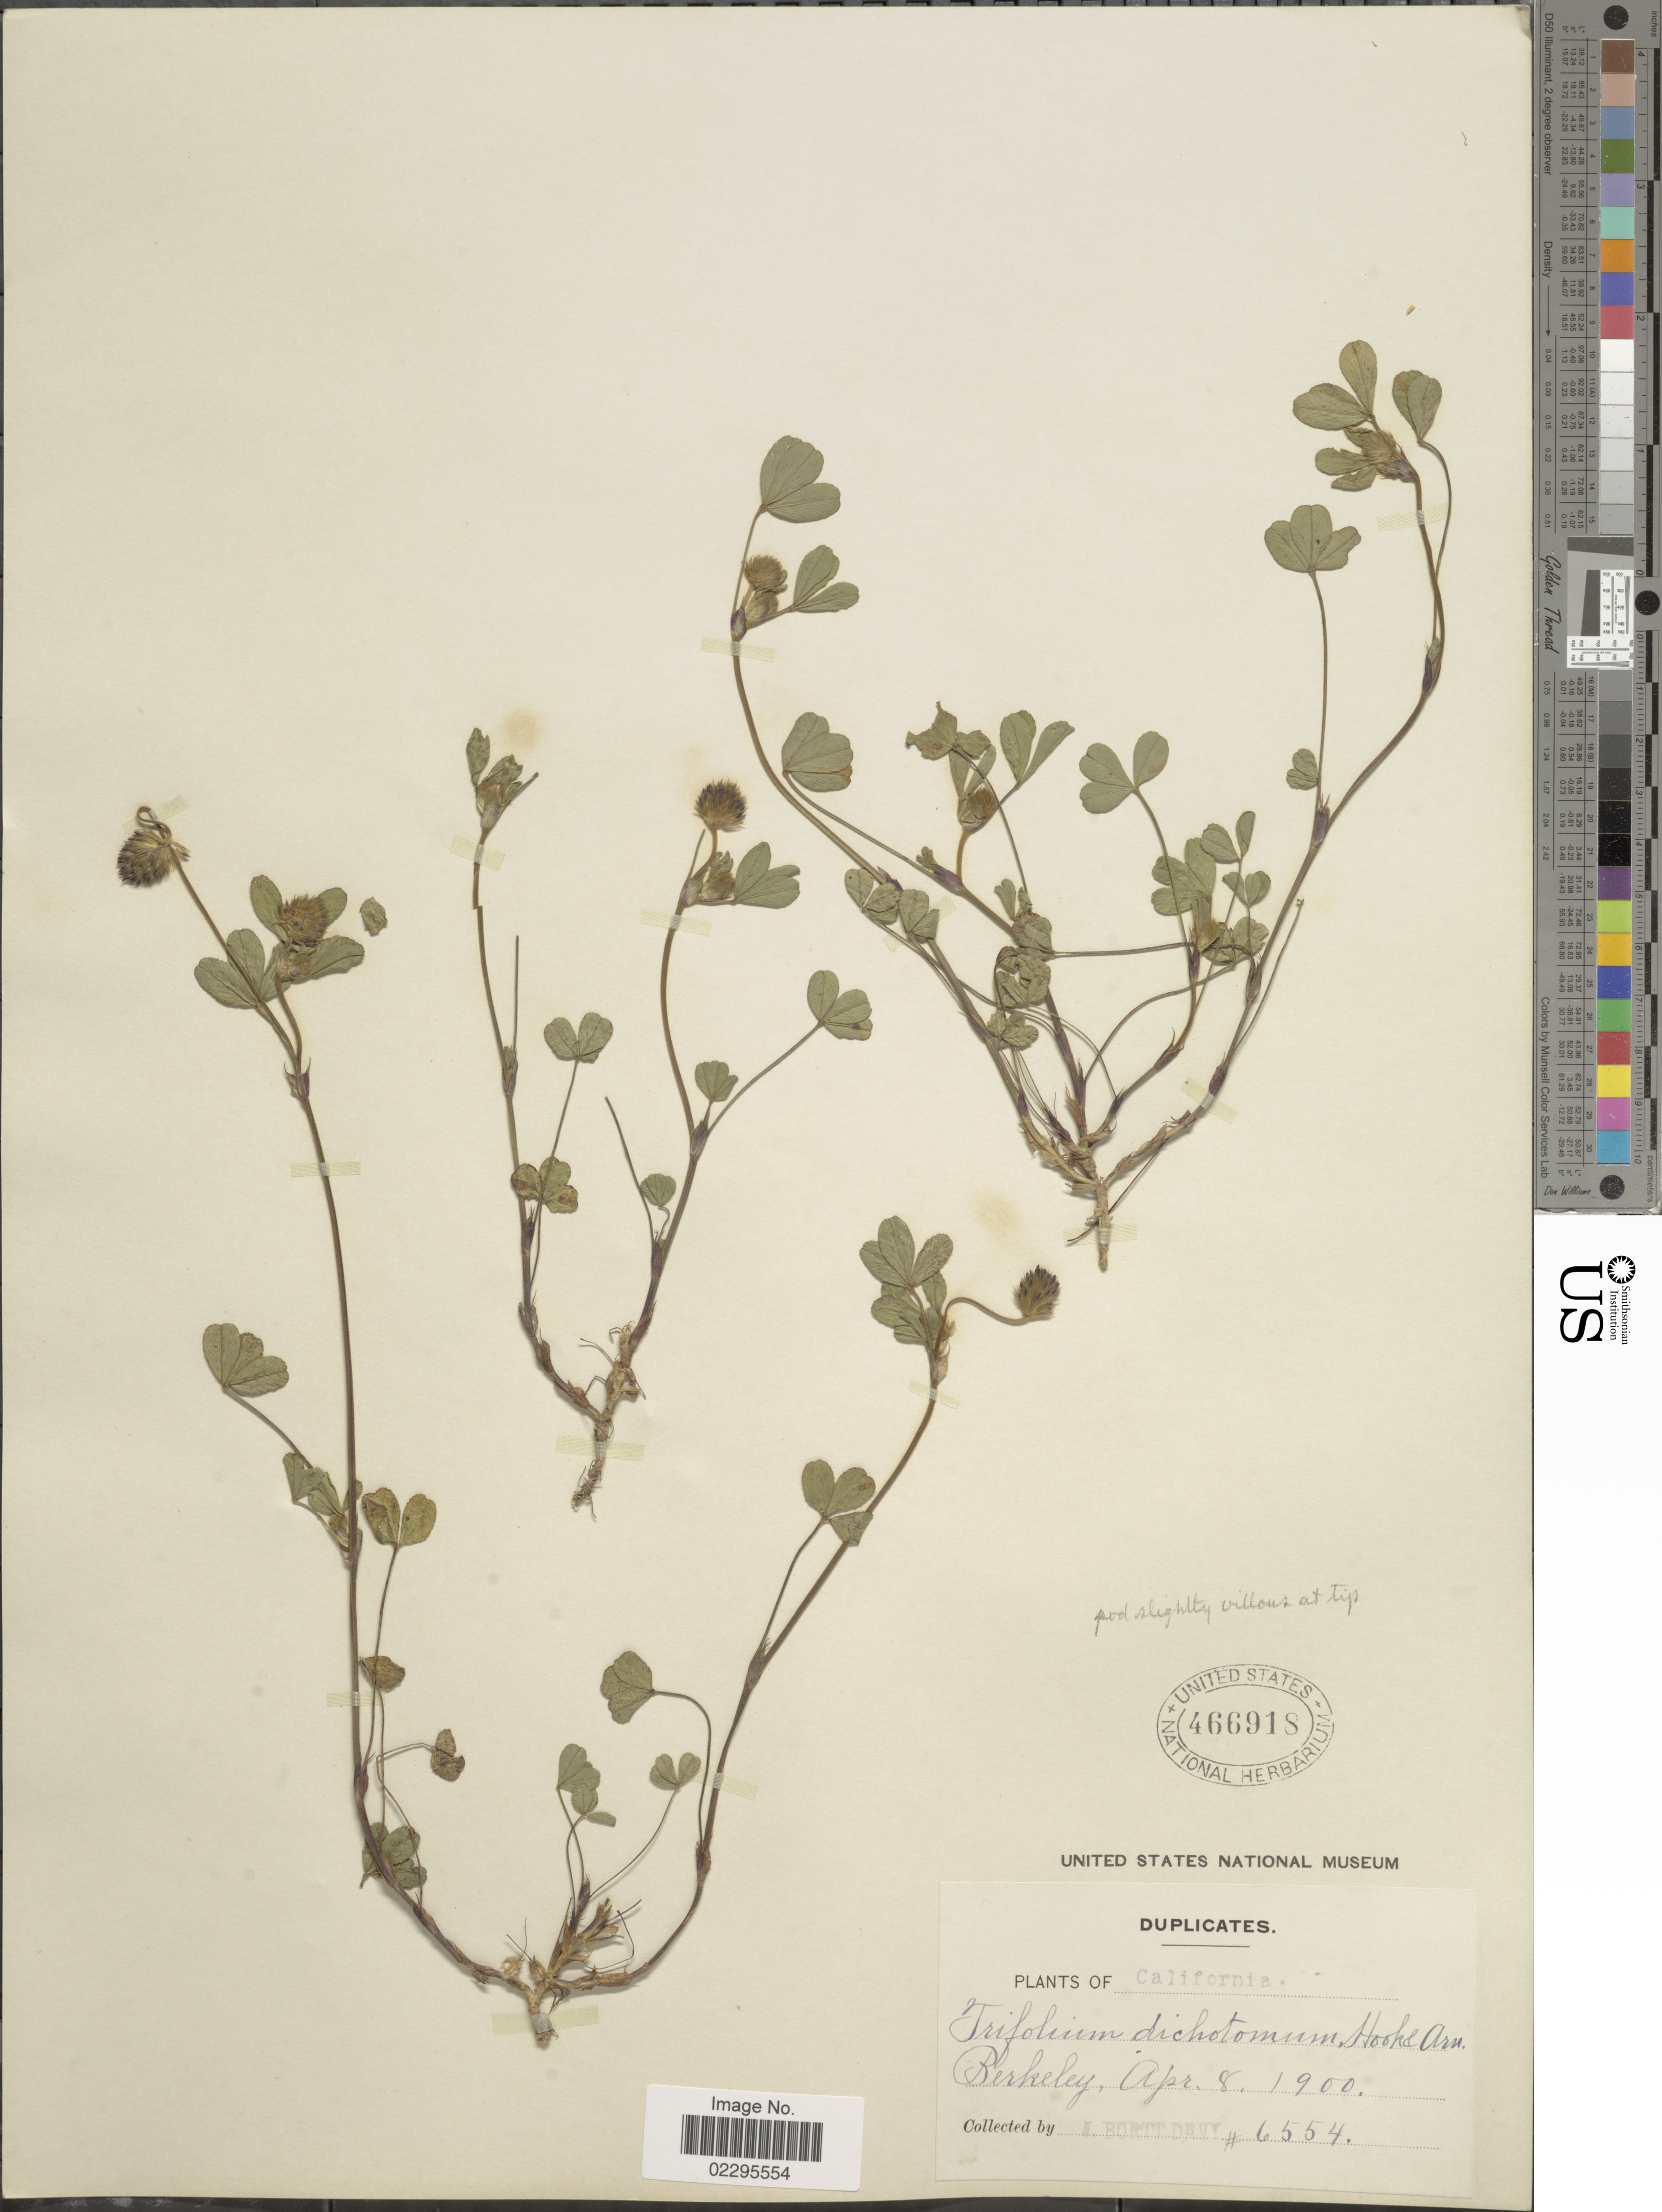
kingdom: Plantae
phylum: Tracheophyta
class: Magnoliopsida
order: Fabales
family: Fabaceae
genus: Trifolium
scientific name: Trifolium albopurpureum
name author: Torr. & A. Gray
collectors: J. Burtt Davy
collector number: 6554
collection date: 1900-04-08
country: United States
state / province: California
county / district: Alameda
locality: Berkeley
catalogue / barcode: US 466918